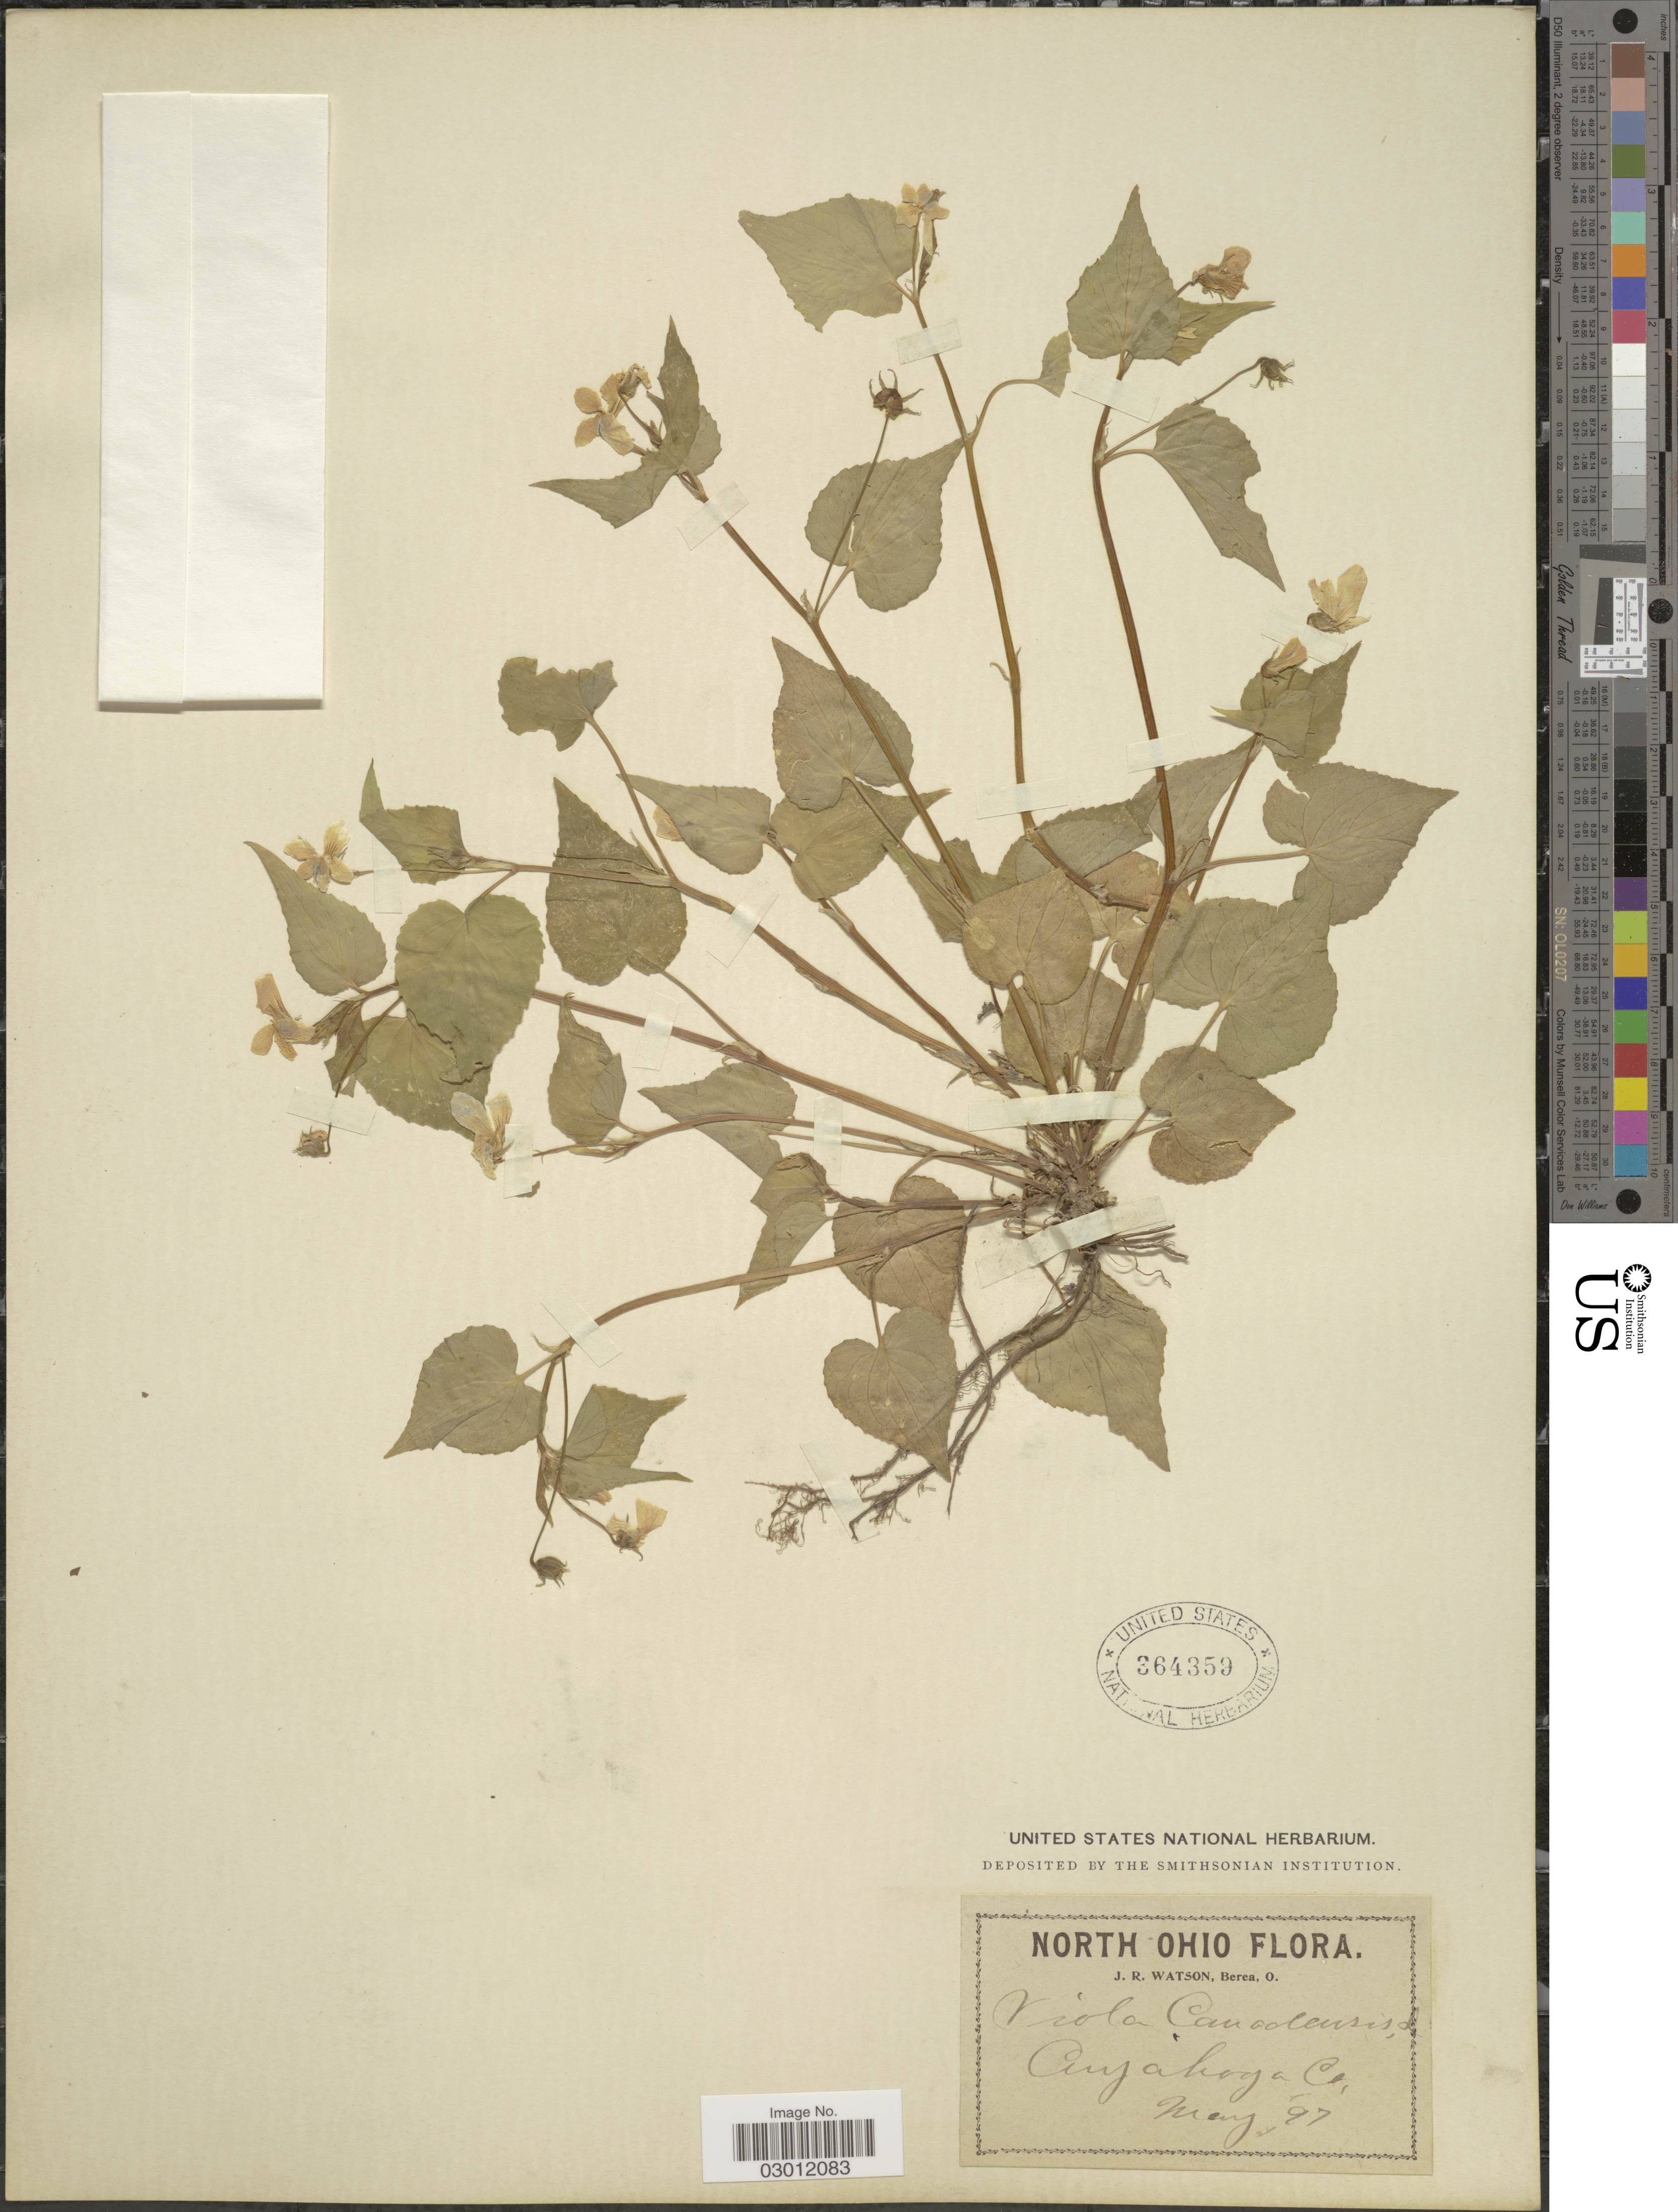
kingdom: Plantae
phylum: Tracheophyta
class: Magnoliopsida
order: Malpighiales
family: Violaceae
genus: Viola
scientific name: Viola canadensis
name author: L.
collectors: J. R. Watson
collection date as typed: Transcribed d/m/y: /5/97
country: United States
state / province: Ohio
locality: North Ohio. Cuyahoga Co.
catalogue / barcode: US 364359